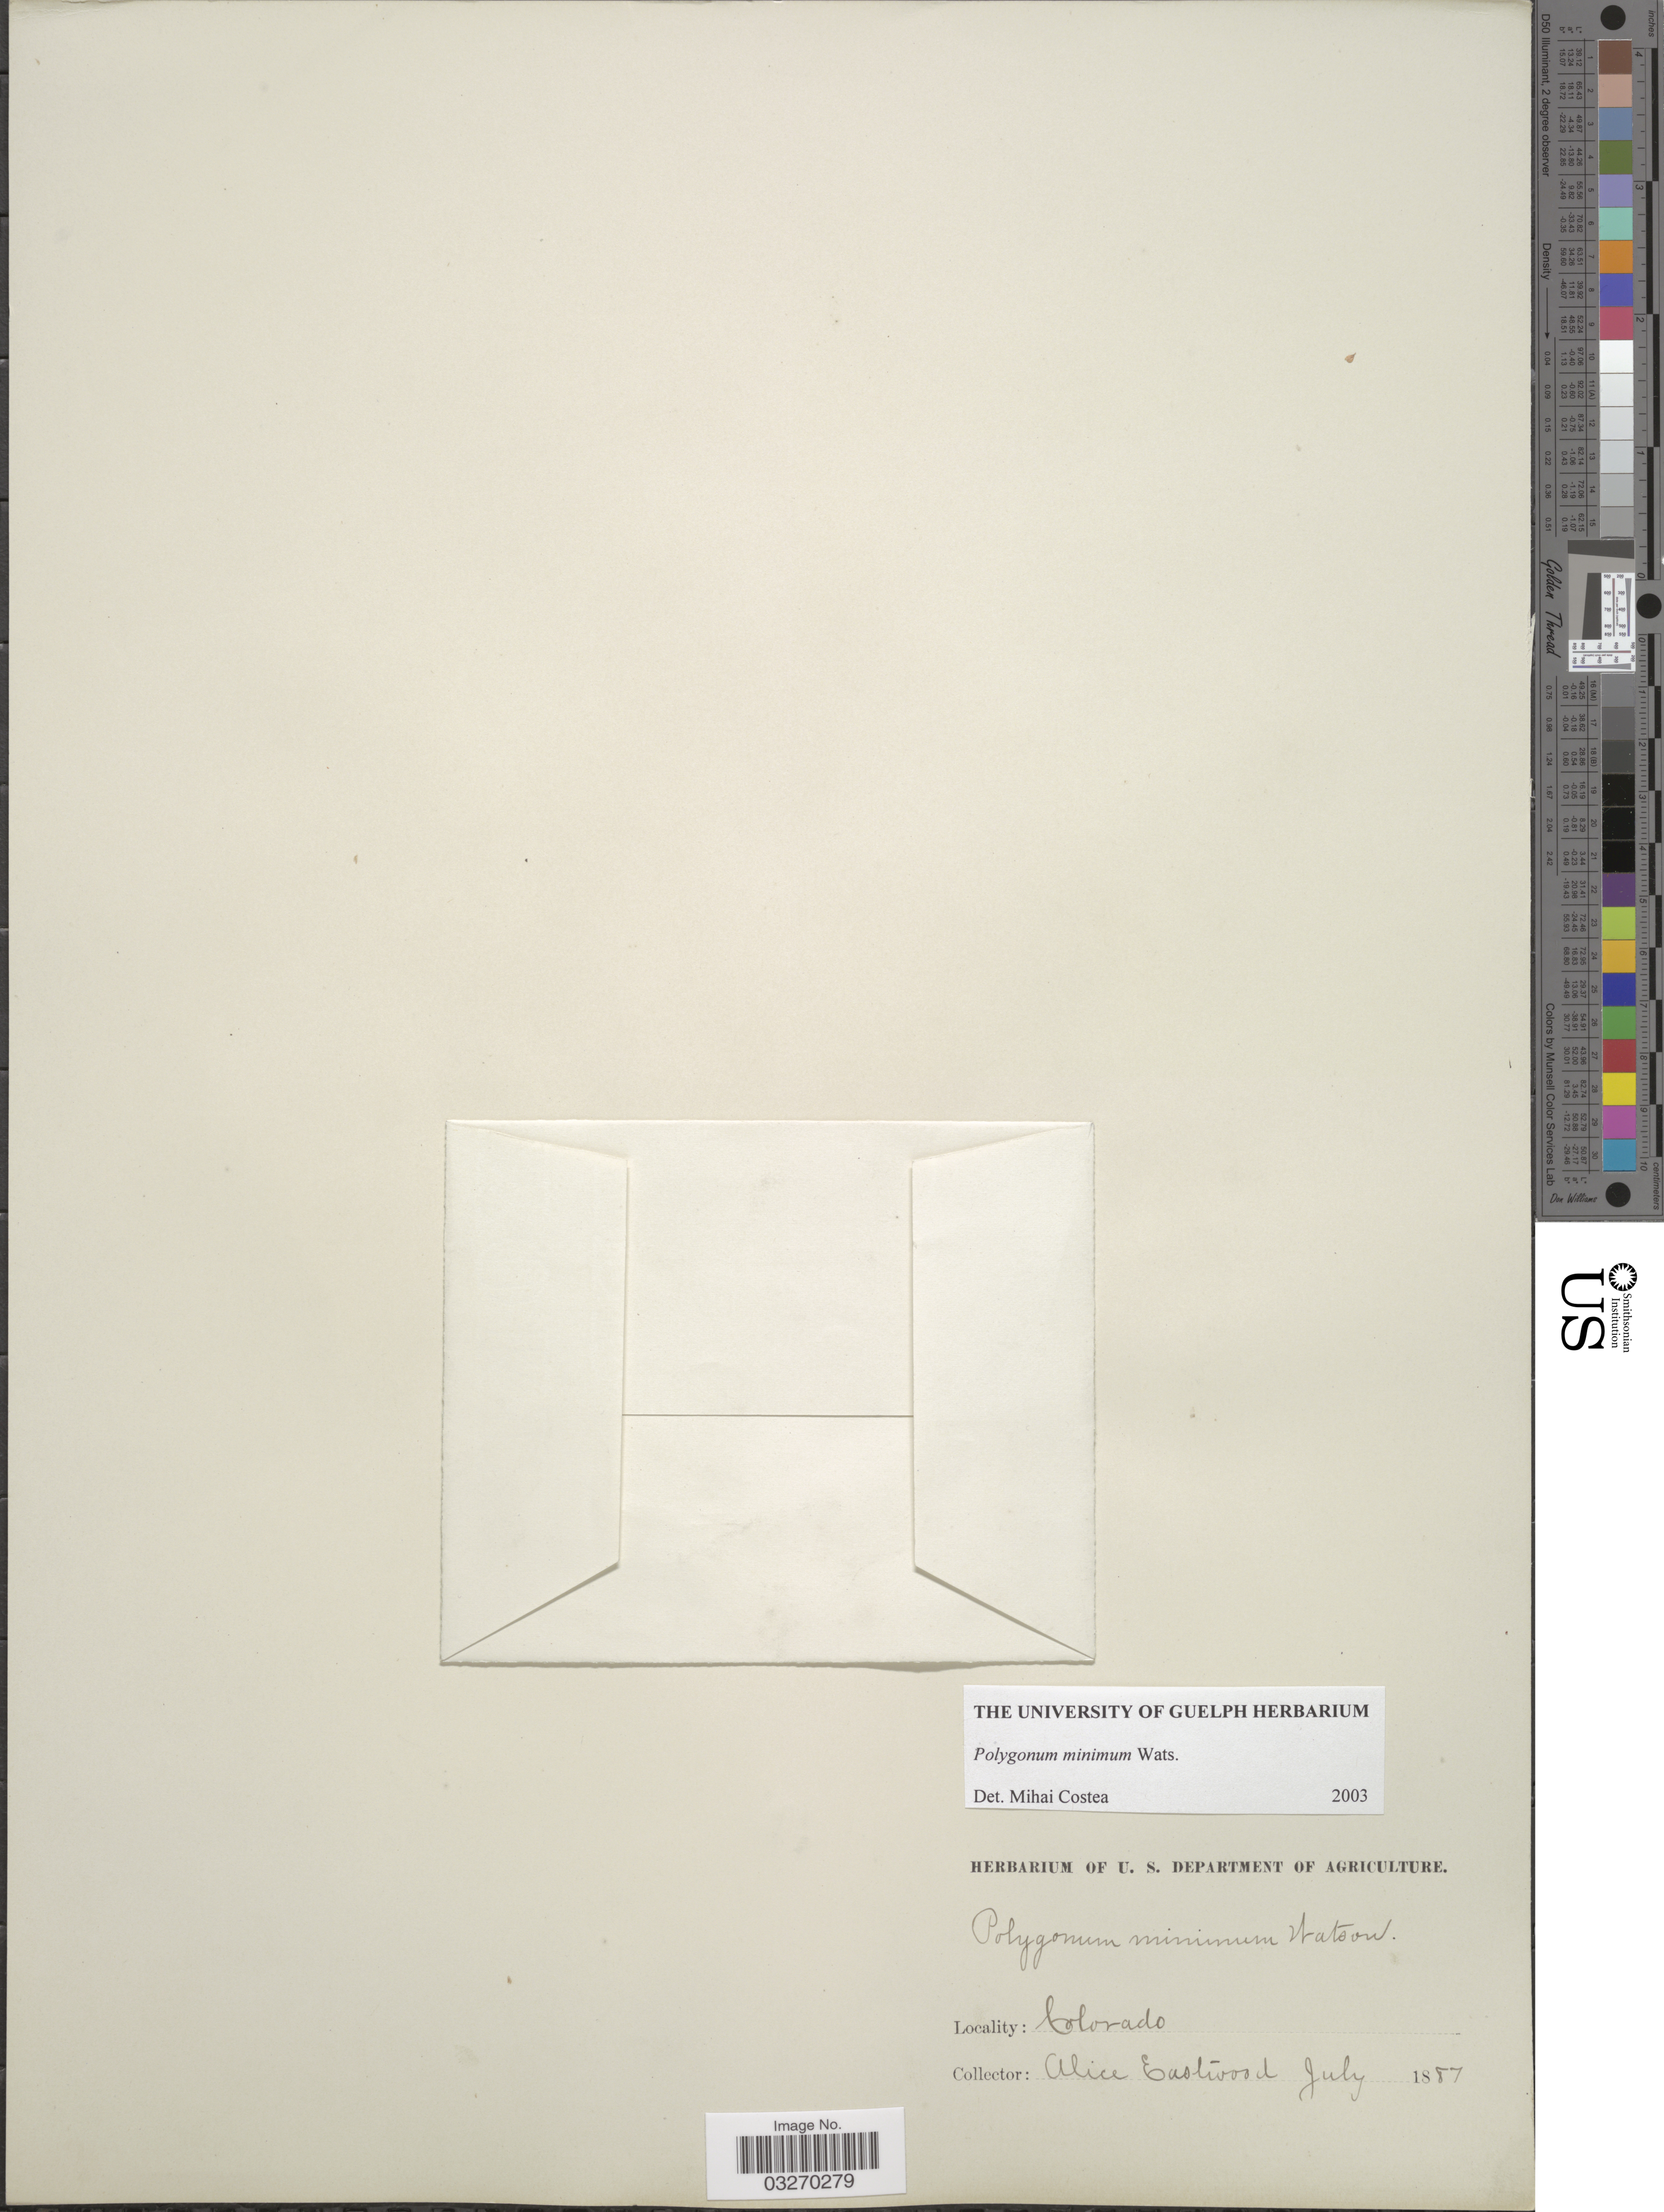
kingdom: Plantae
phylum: Tracheophyta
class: Magnoliopsida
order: Caryophyllales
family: Polygonaceae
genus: Polygonum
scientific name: Polygonum minimum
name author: S. Watson in C. King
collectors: A. Eastwood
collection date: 1887-07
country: United States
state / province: Colorado